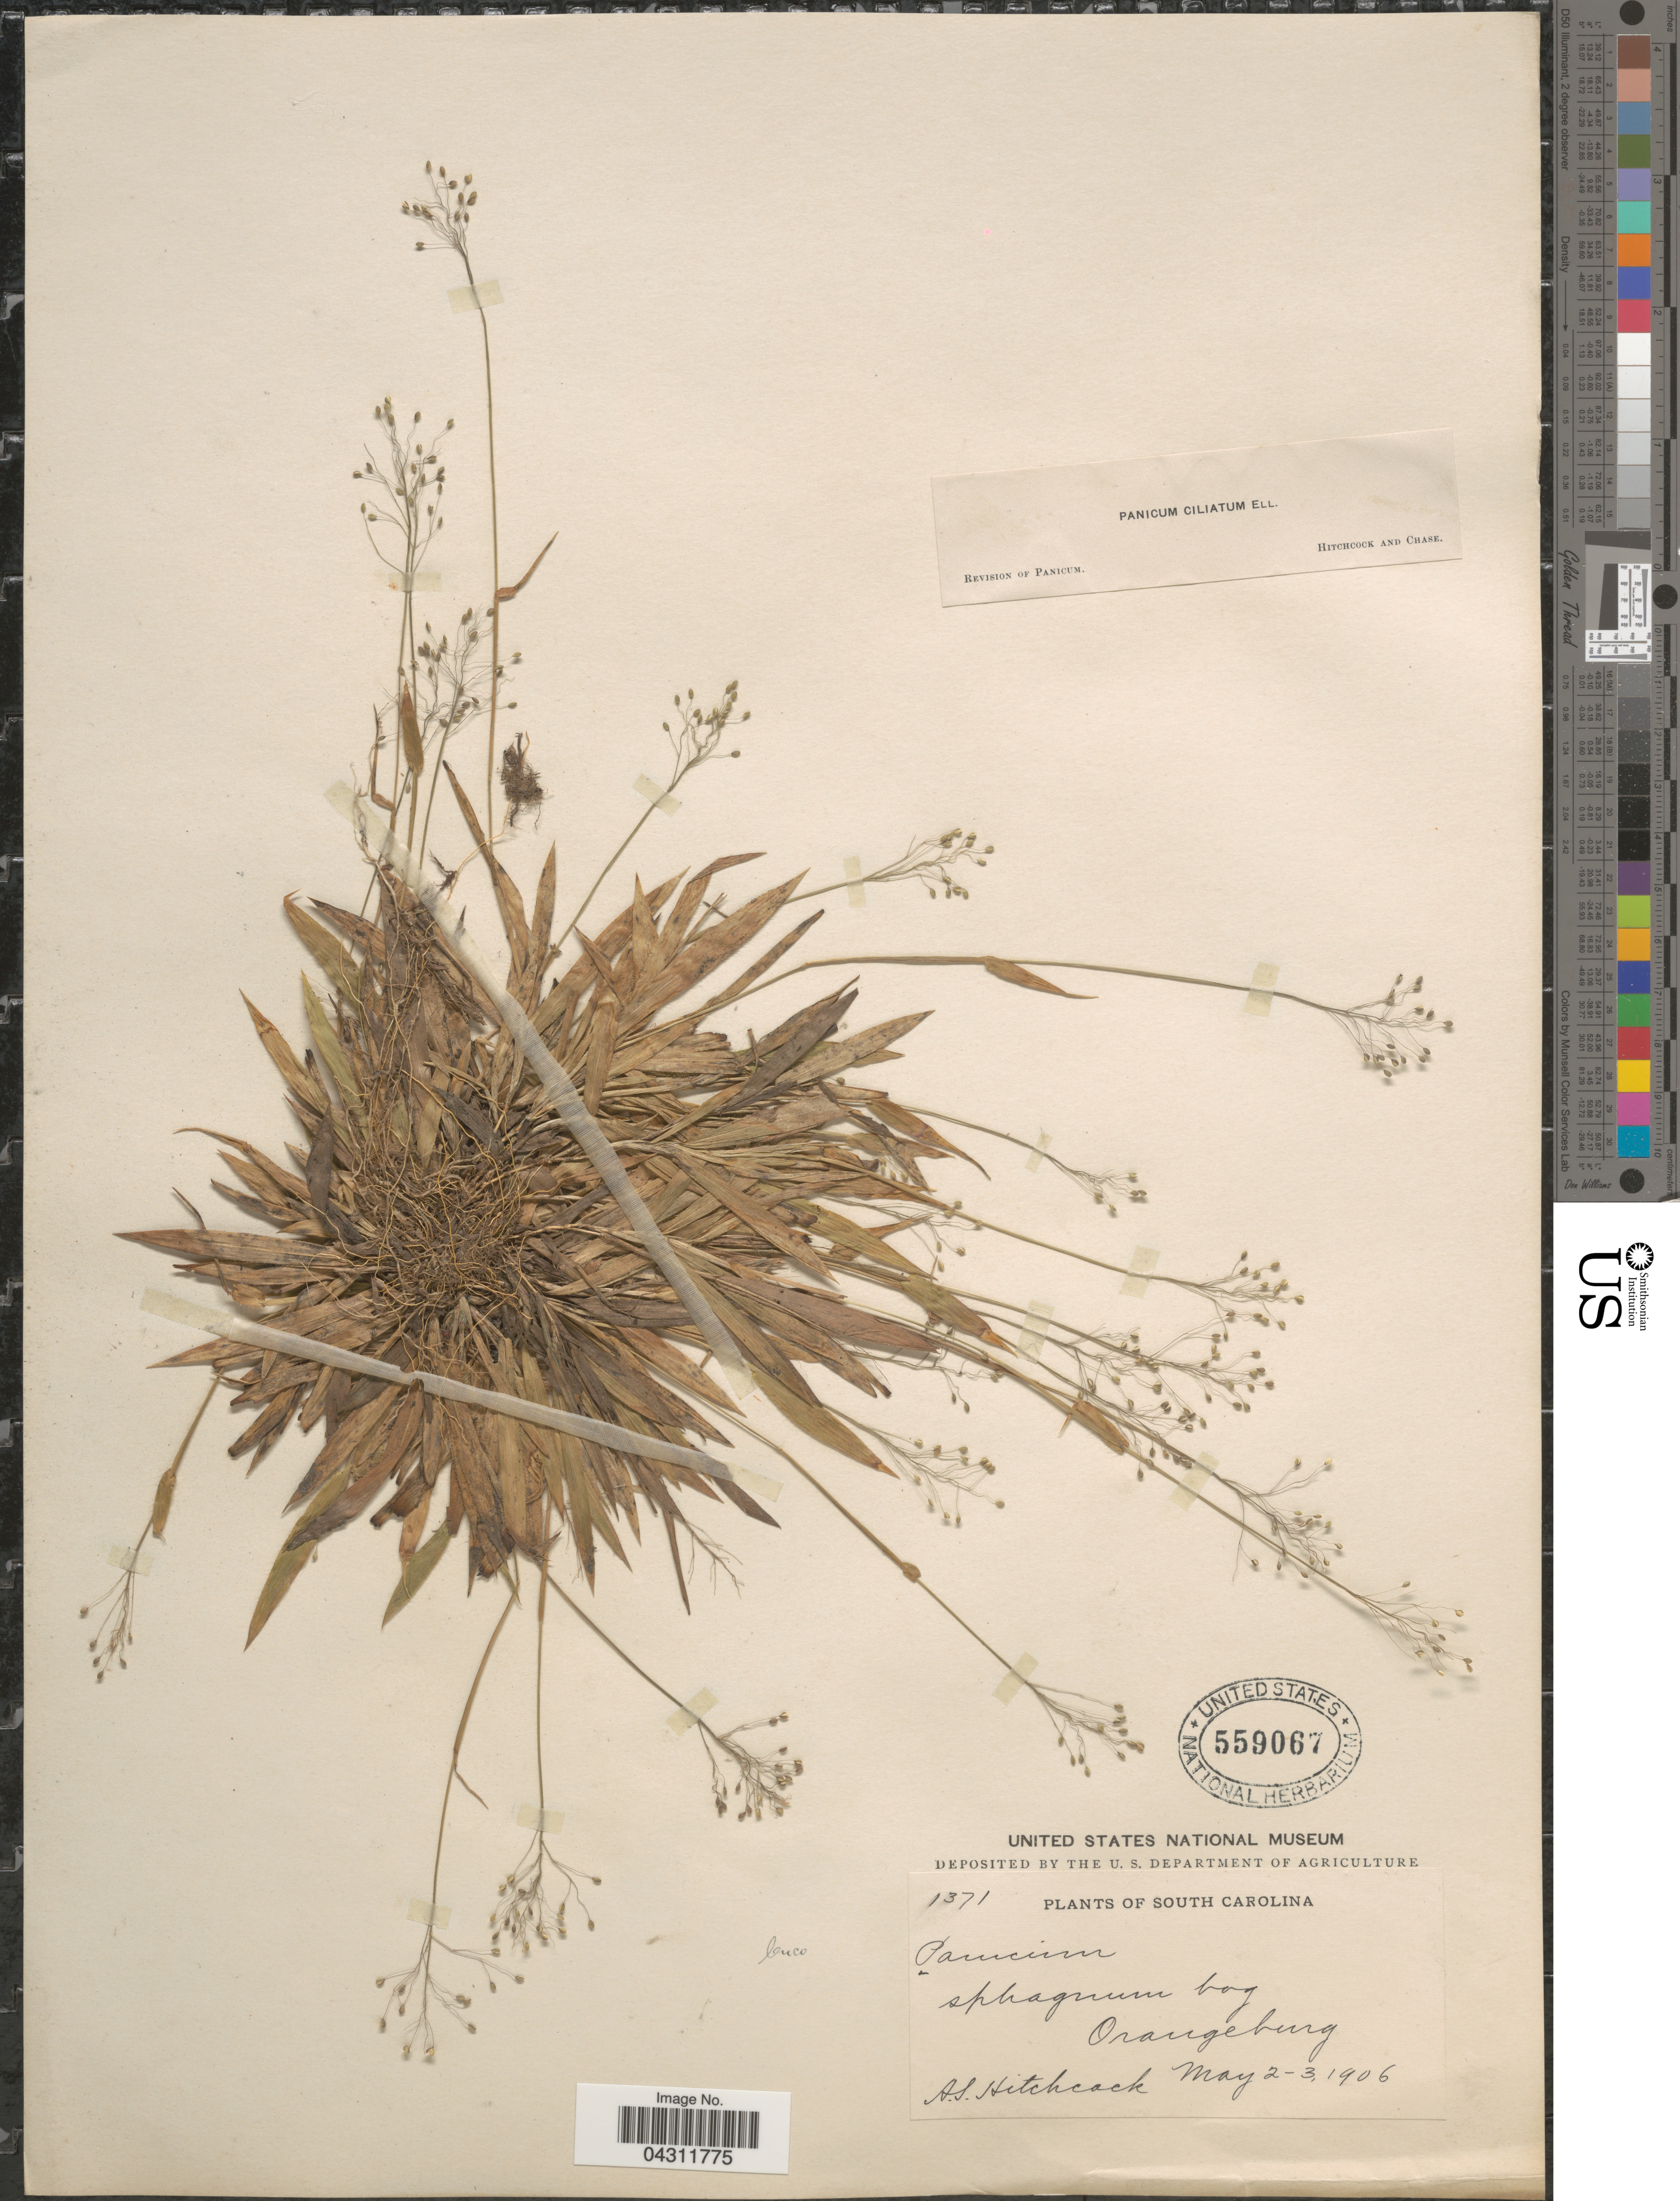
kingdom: Plantae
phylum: Tracheophyta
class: Liliopsida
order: Poales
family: Poaceae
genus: Dichanthelium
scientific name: Dichanthelium strigosum var. leucoblepharis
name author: (Trin.) Freckmann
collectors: A. S. Hitchcock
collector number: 1371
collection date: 1906-05-02/1906-05-03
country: United States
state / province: South Carolina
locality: Orangeburg.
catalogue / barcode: US 559067